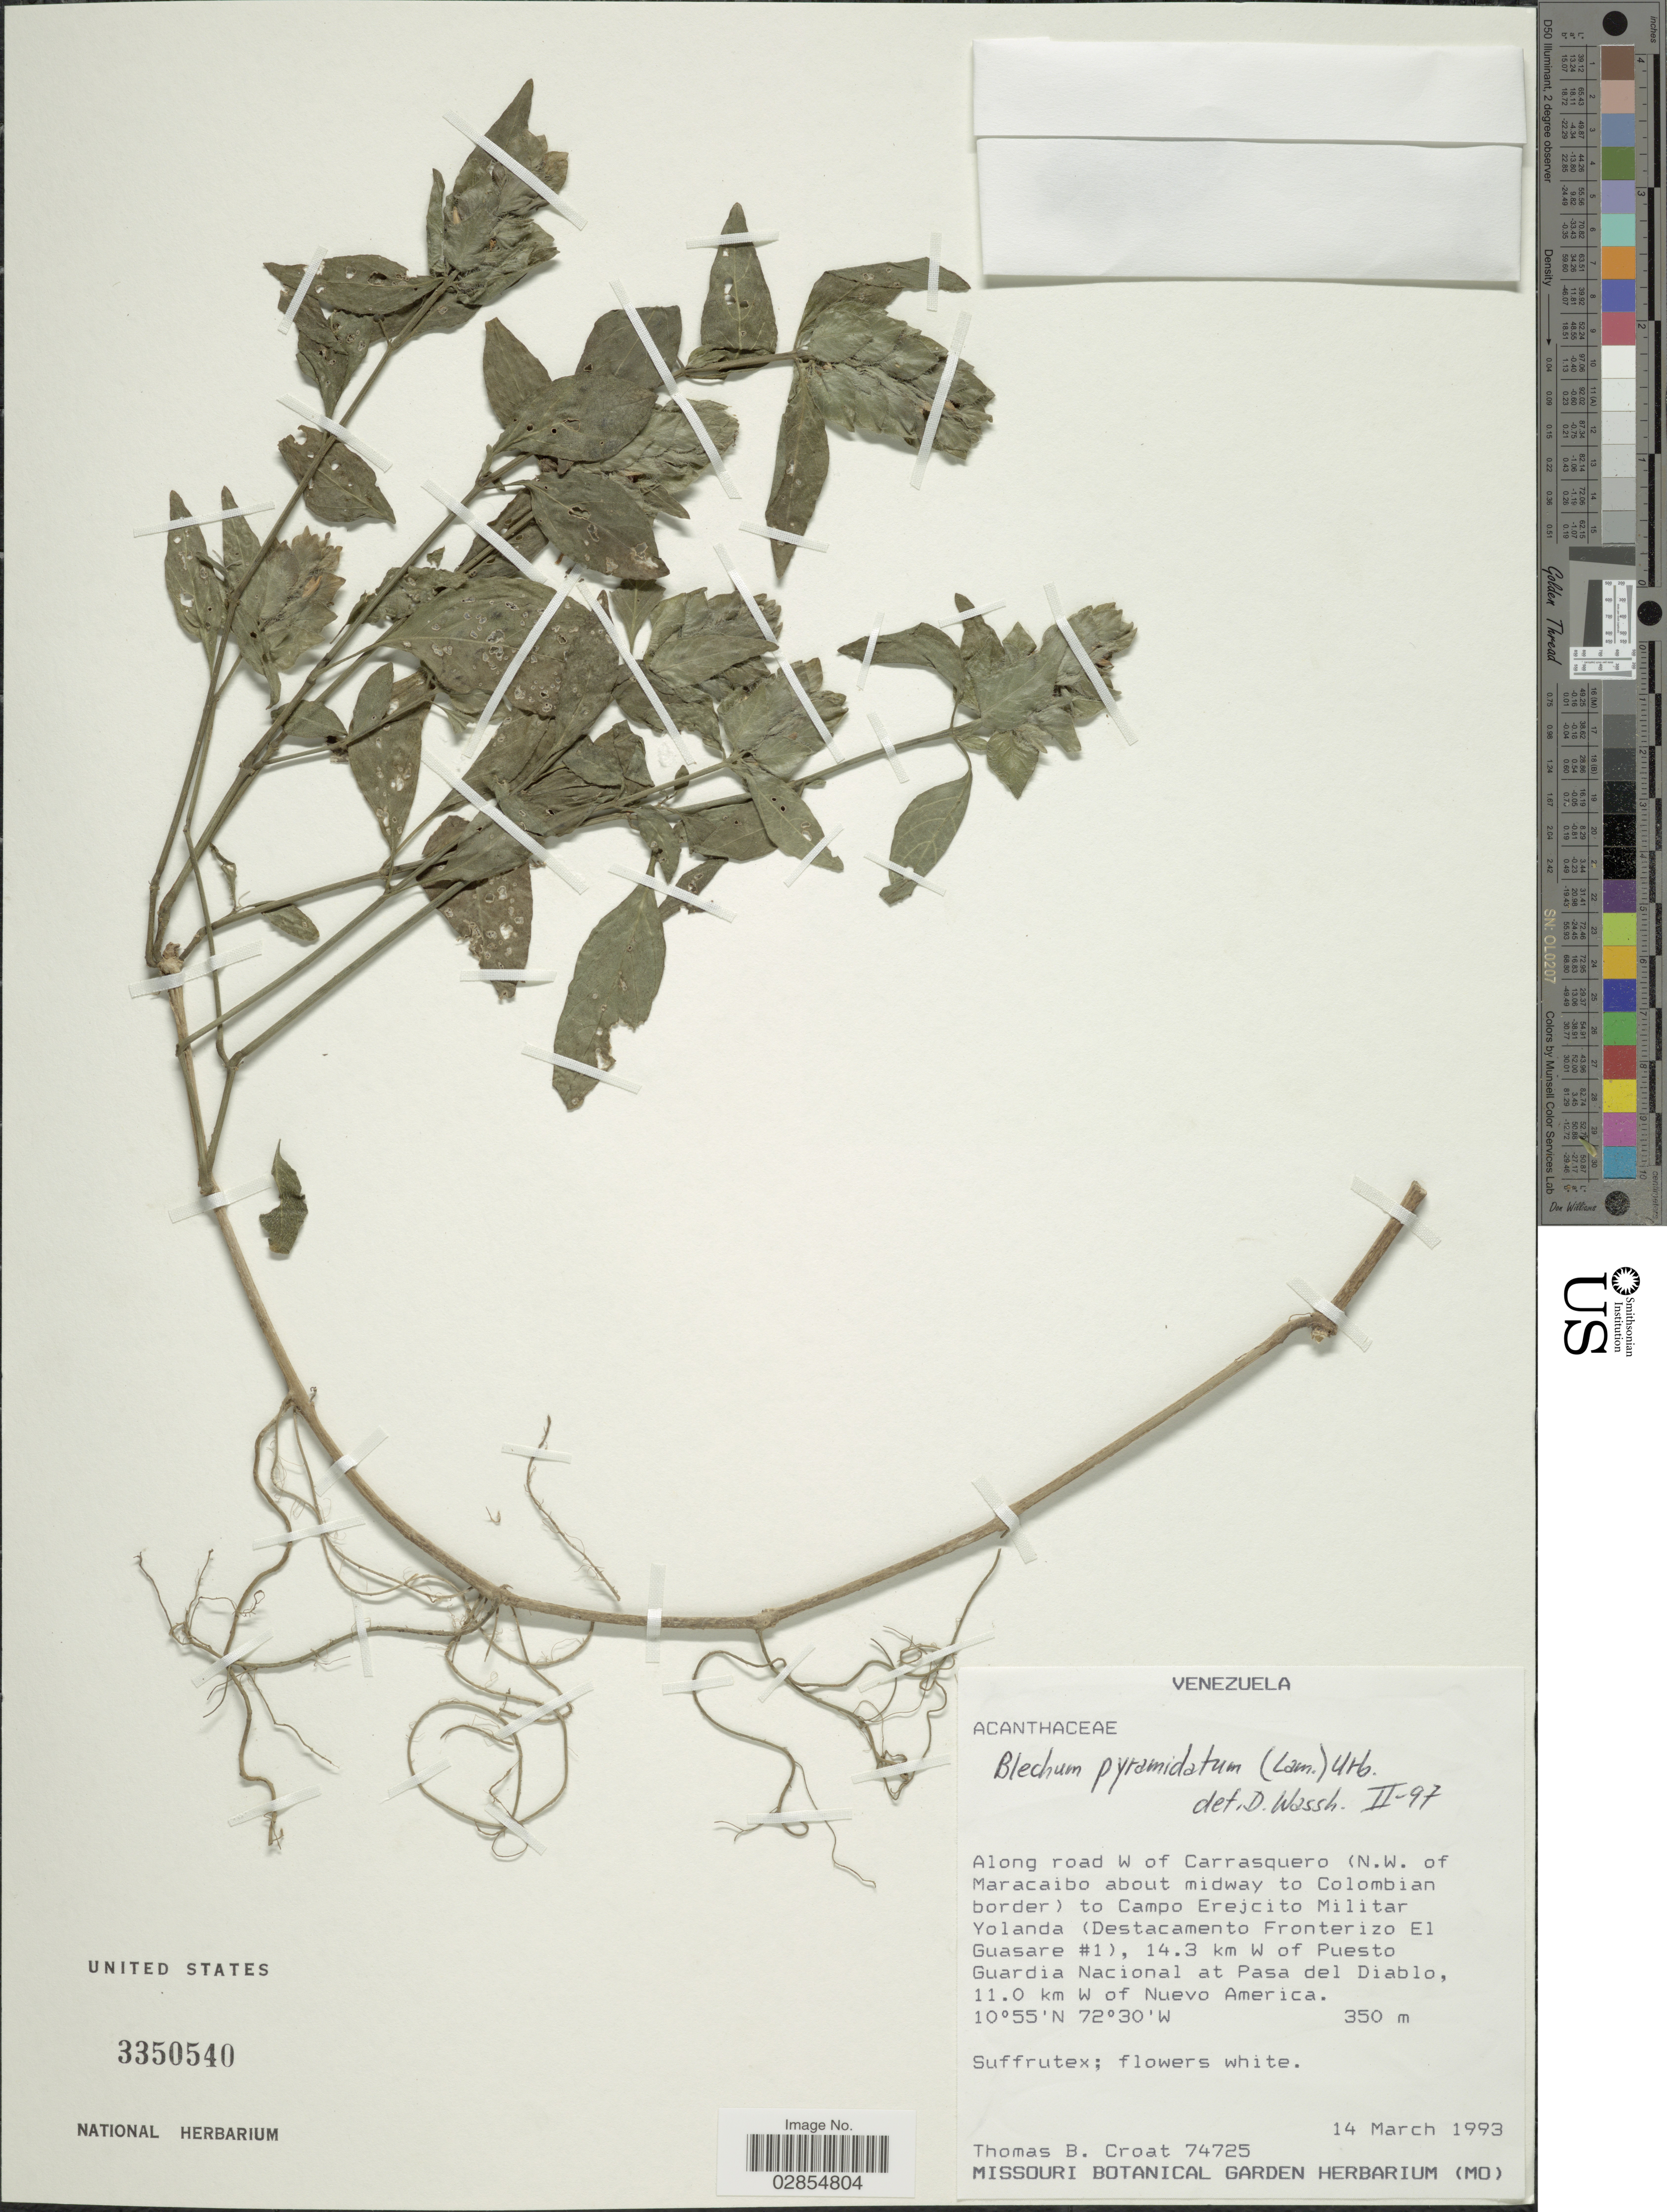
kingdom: Plantae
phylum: Tracheophyta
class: Magnoliopsida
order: Lamiales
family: Acanthaceae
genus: Blechum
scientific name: Blechum pyramidatum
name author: (Lam.) Urb.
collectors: T. B. Croat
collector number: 74725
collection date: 1993-03-14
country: Venezuela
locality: Along road W of Carrasquero (N.W. of Maracaibo about midway to Colombian border) to Campo Erejcito Militar Yolanda (Destacamento Fronterizo El Guasare #1), 14.3 km W of Puesto Guardia Nacional at Pasa del Diablo, 11.0 km W of Nuevo America.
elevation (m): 350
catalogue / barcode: US 3350540